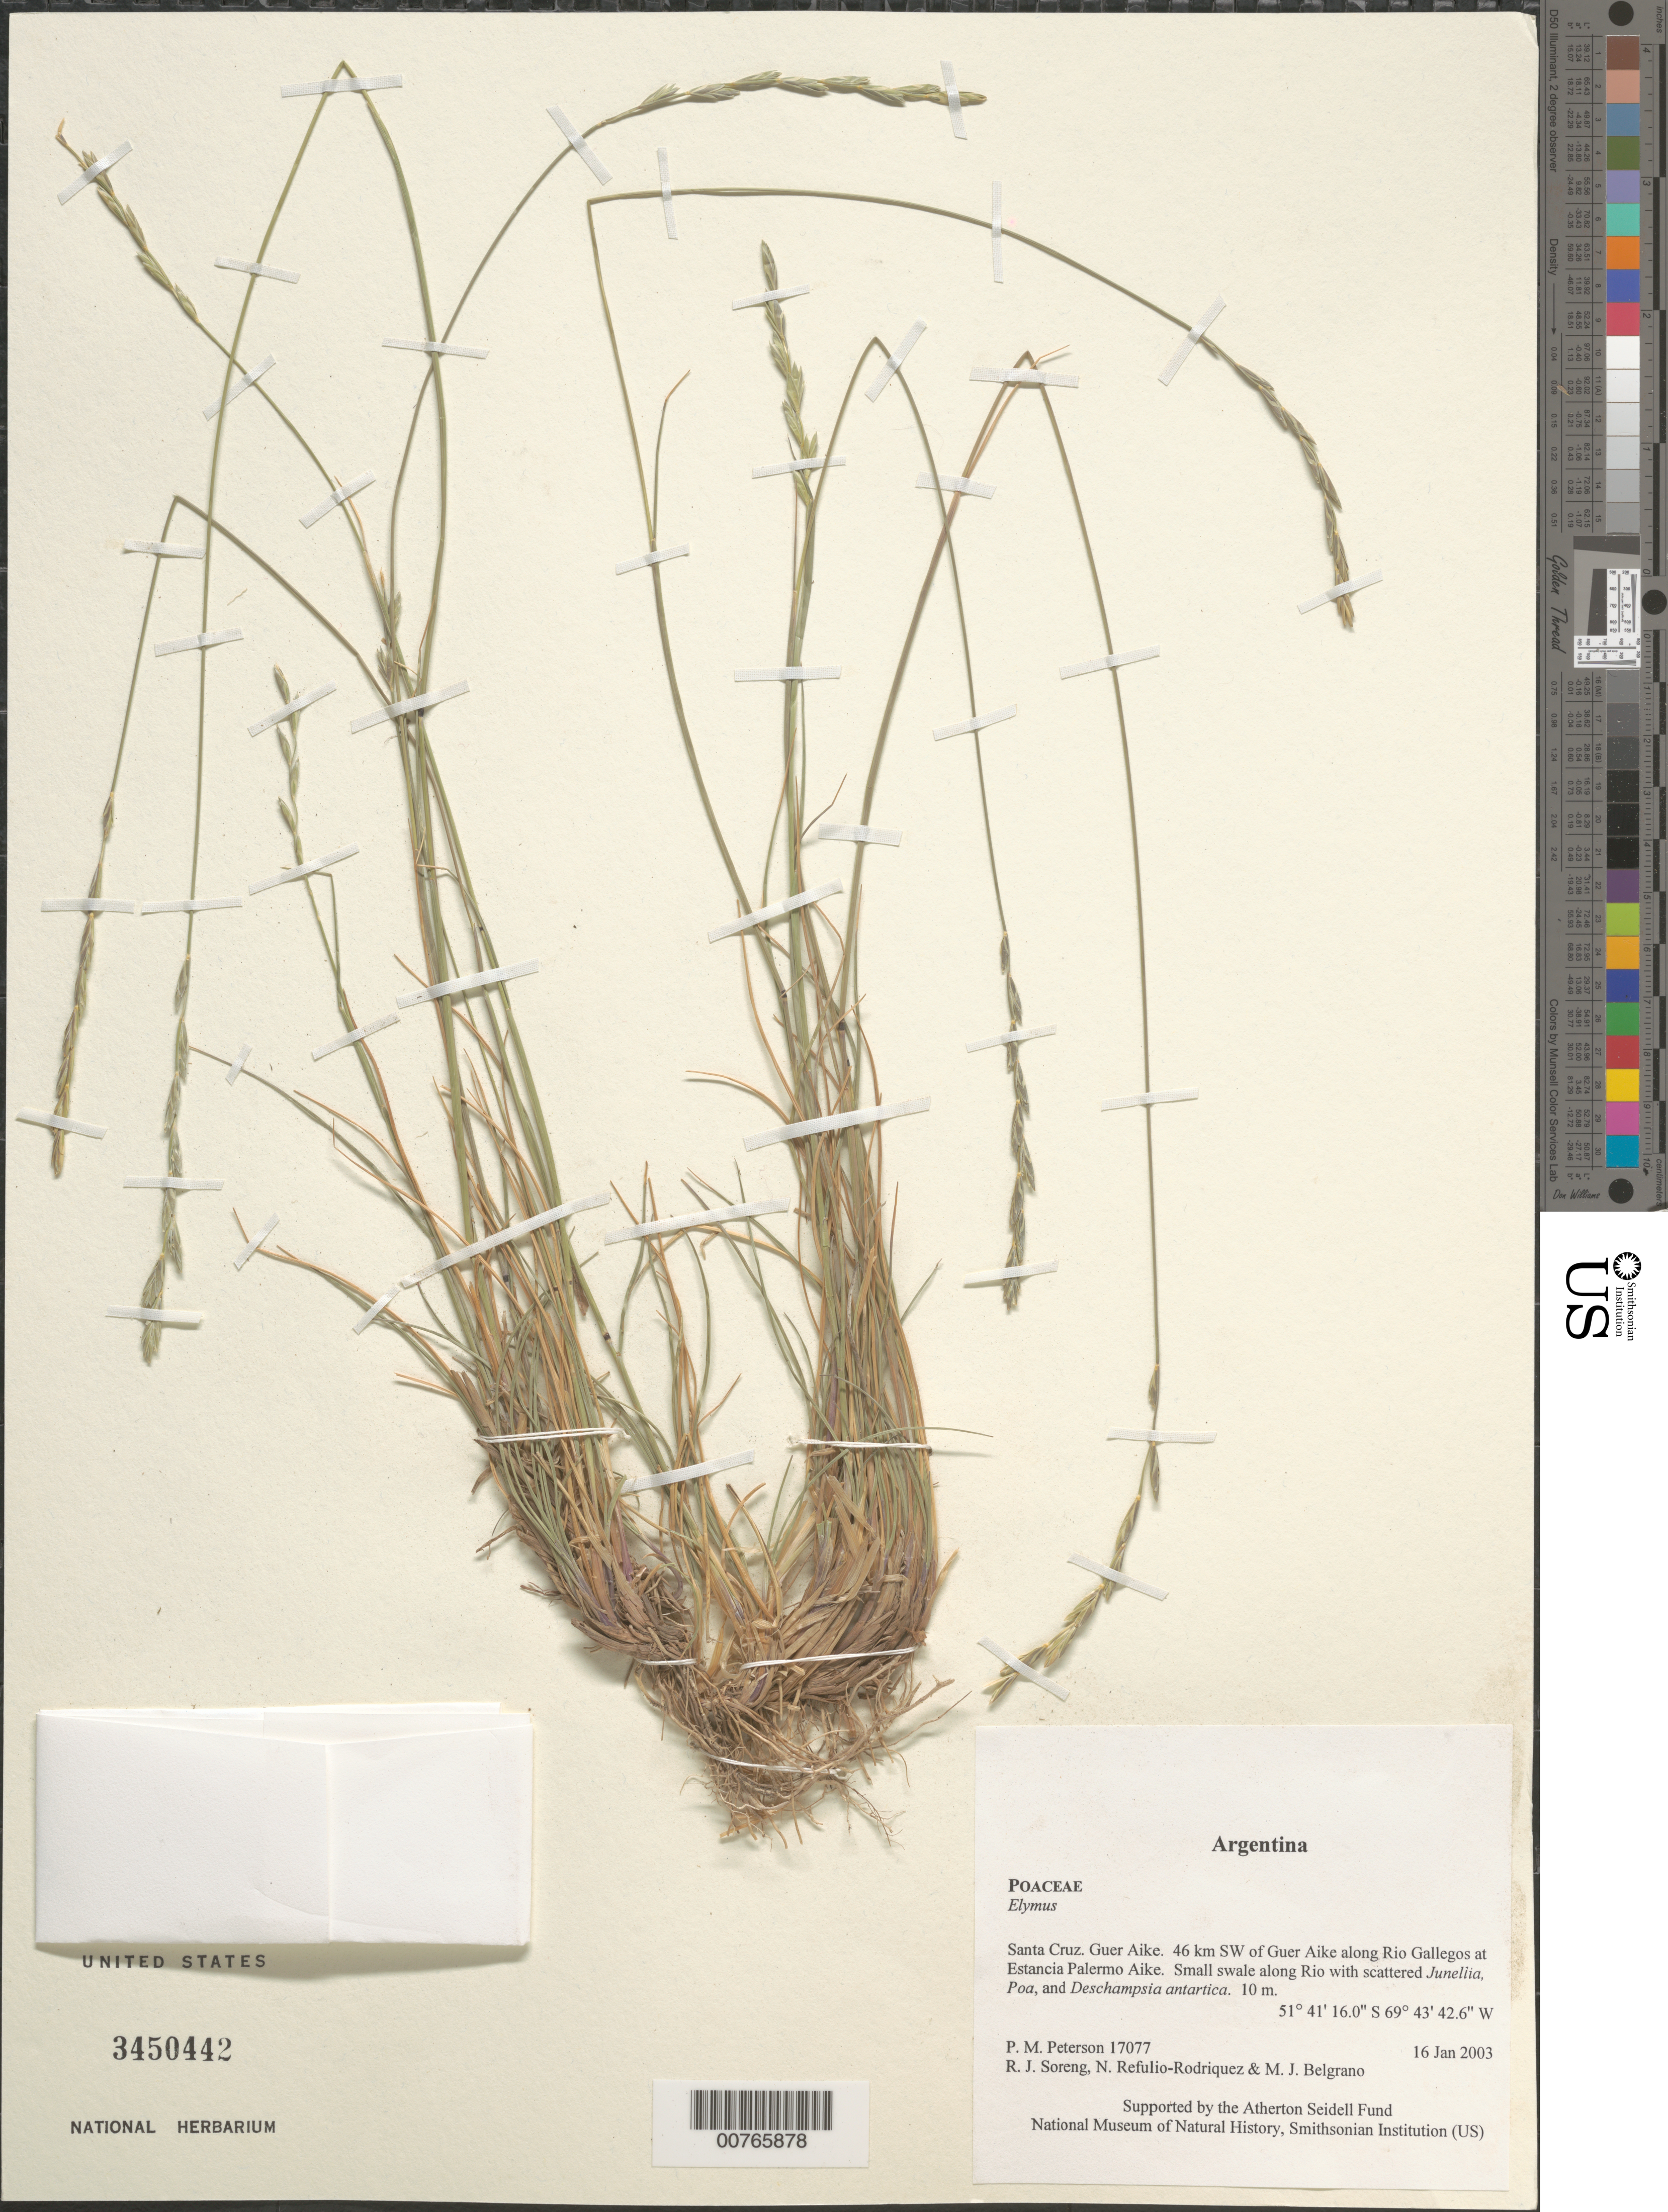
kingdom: Plantae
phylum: Tracheophyta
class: Liliopsida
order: Poales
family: Poaceae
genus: Elymus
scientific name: Elymus sp.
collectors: P. M. Peterson, R. J. Soreng, N. Refulio-Rodríguez & M. Belgrano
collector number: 17077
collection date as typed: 16 Jan 2003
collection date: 2003-01-16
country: Argentina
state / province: Santa Cruz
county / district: Guer Aike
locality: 46 km SW of Guer Aike along Rio Gallegos at Estancia Palermo Aike. Small swale along Rio with scattered Junellia, Poa, and Deschampsia antartica.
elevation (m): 10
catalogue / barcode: US 3450442